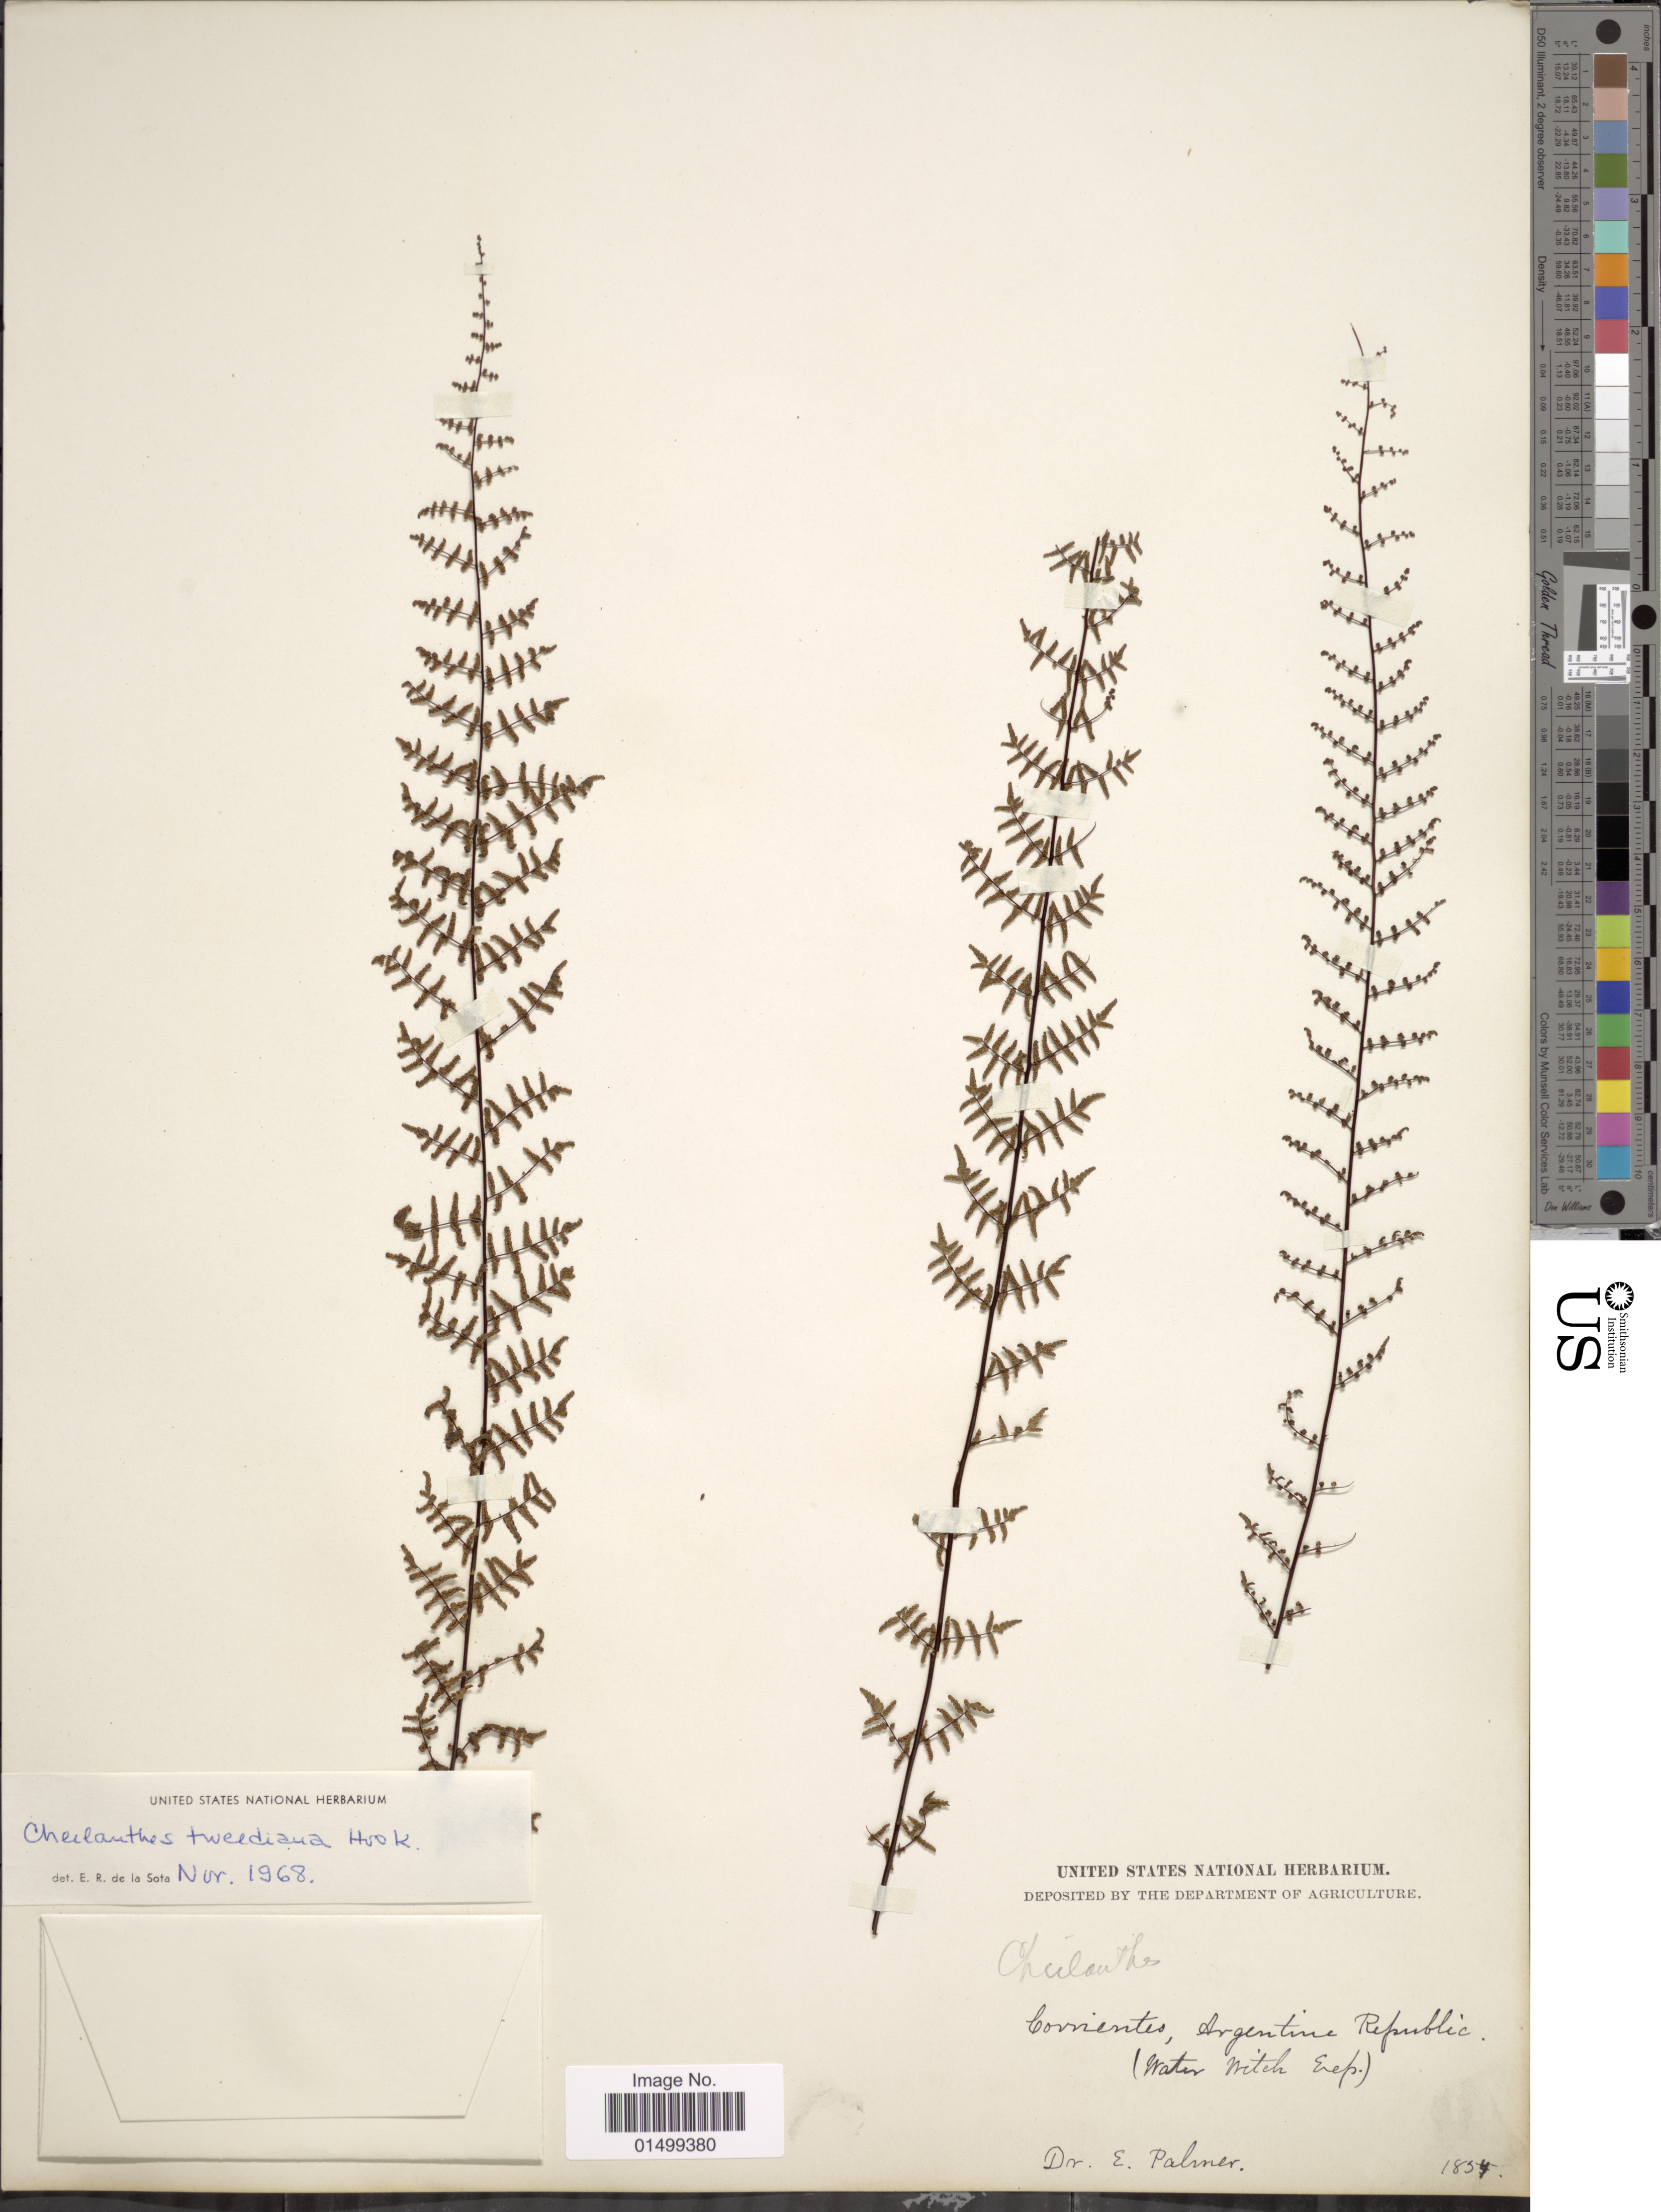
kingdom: Plantae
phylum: Tracheophyta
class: Polypodiopsida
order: Polypodiales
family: Pteridaceae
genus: Cheilanthes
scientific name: Cheilanthes tweediana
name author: Hook.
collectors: E. Palmer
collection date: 1854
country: Argentina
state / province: Corrientes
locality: Water Witch Exp.